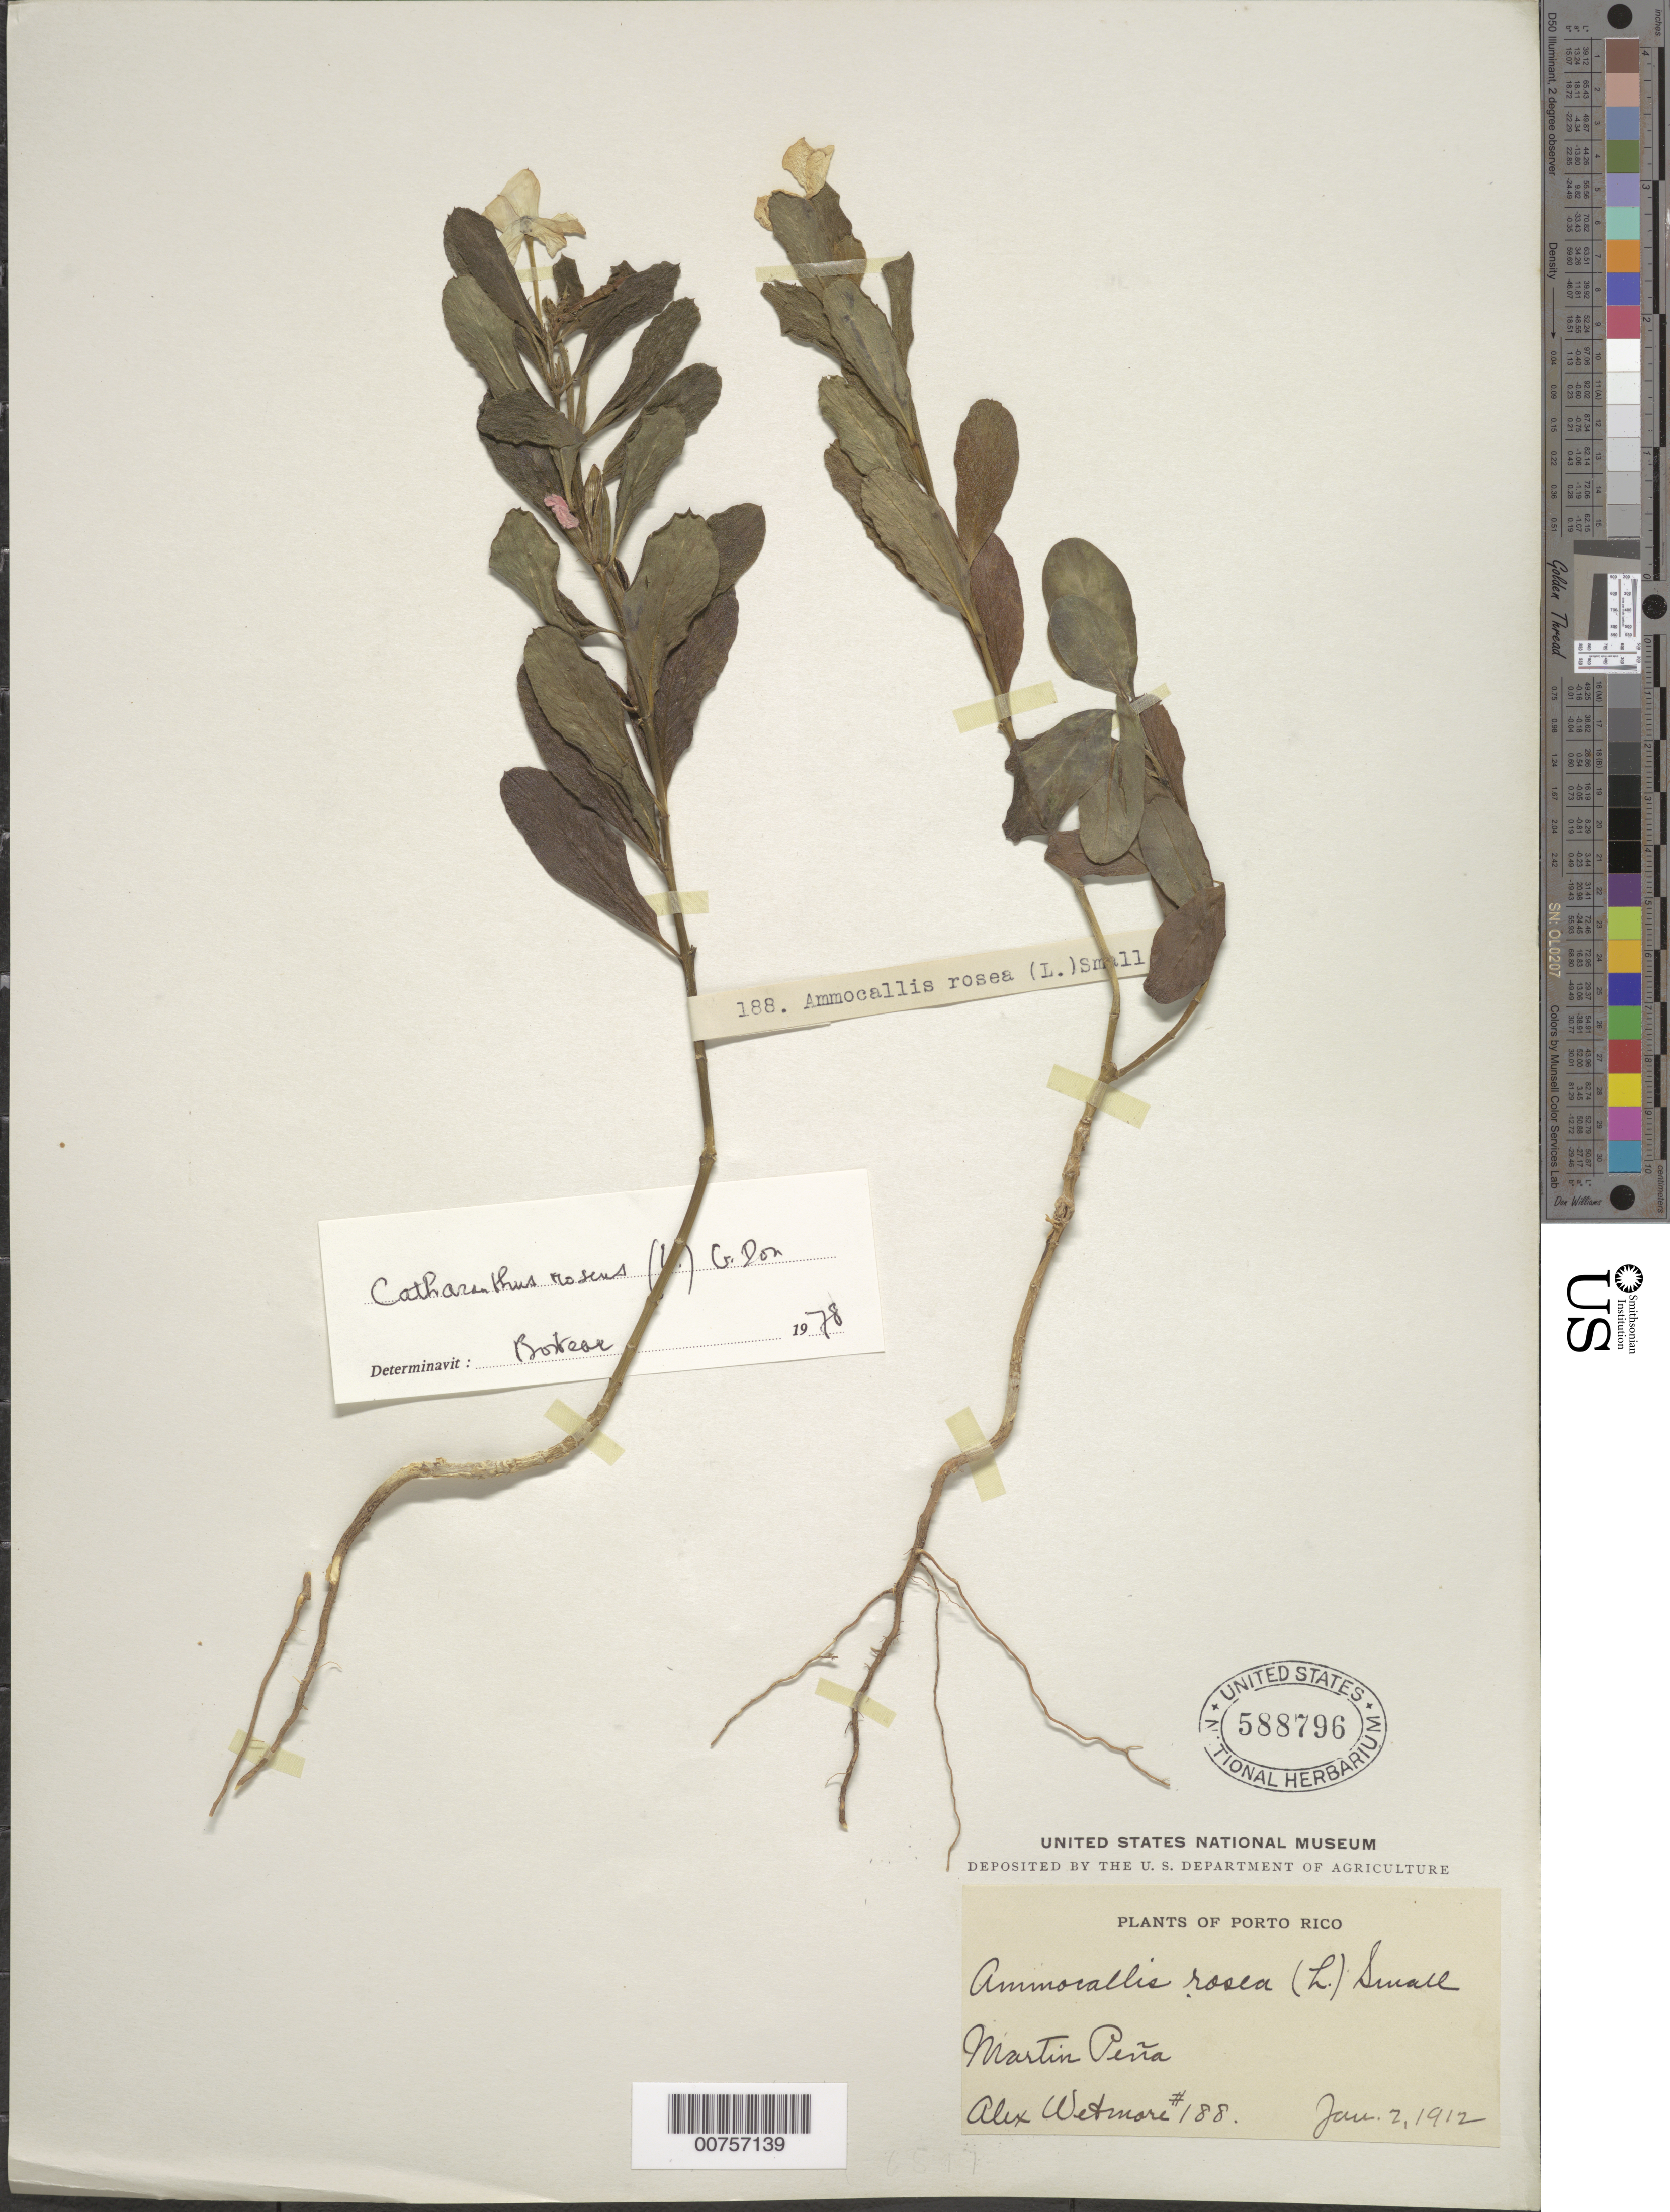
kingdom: Plantae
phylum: Tracheophyta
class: Magnoliopsida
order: Gentianales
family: Apocynaceae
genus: Catharanthus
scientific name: Catharanthus roseus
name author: (L.) G. Don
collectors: A. Wetmore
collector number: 188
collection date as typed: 02 Jan 1912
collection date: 1912-01-02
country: Puerto Rico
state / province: San Juan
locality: Martín Peña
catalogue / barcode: US 588796